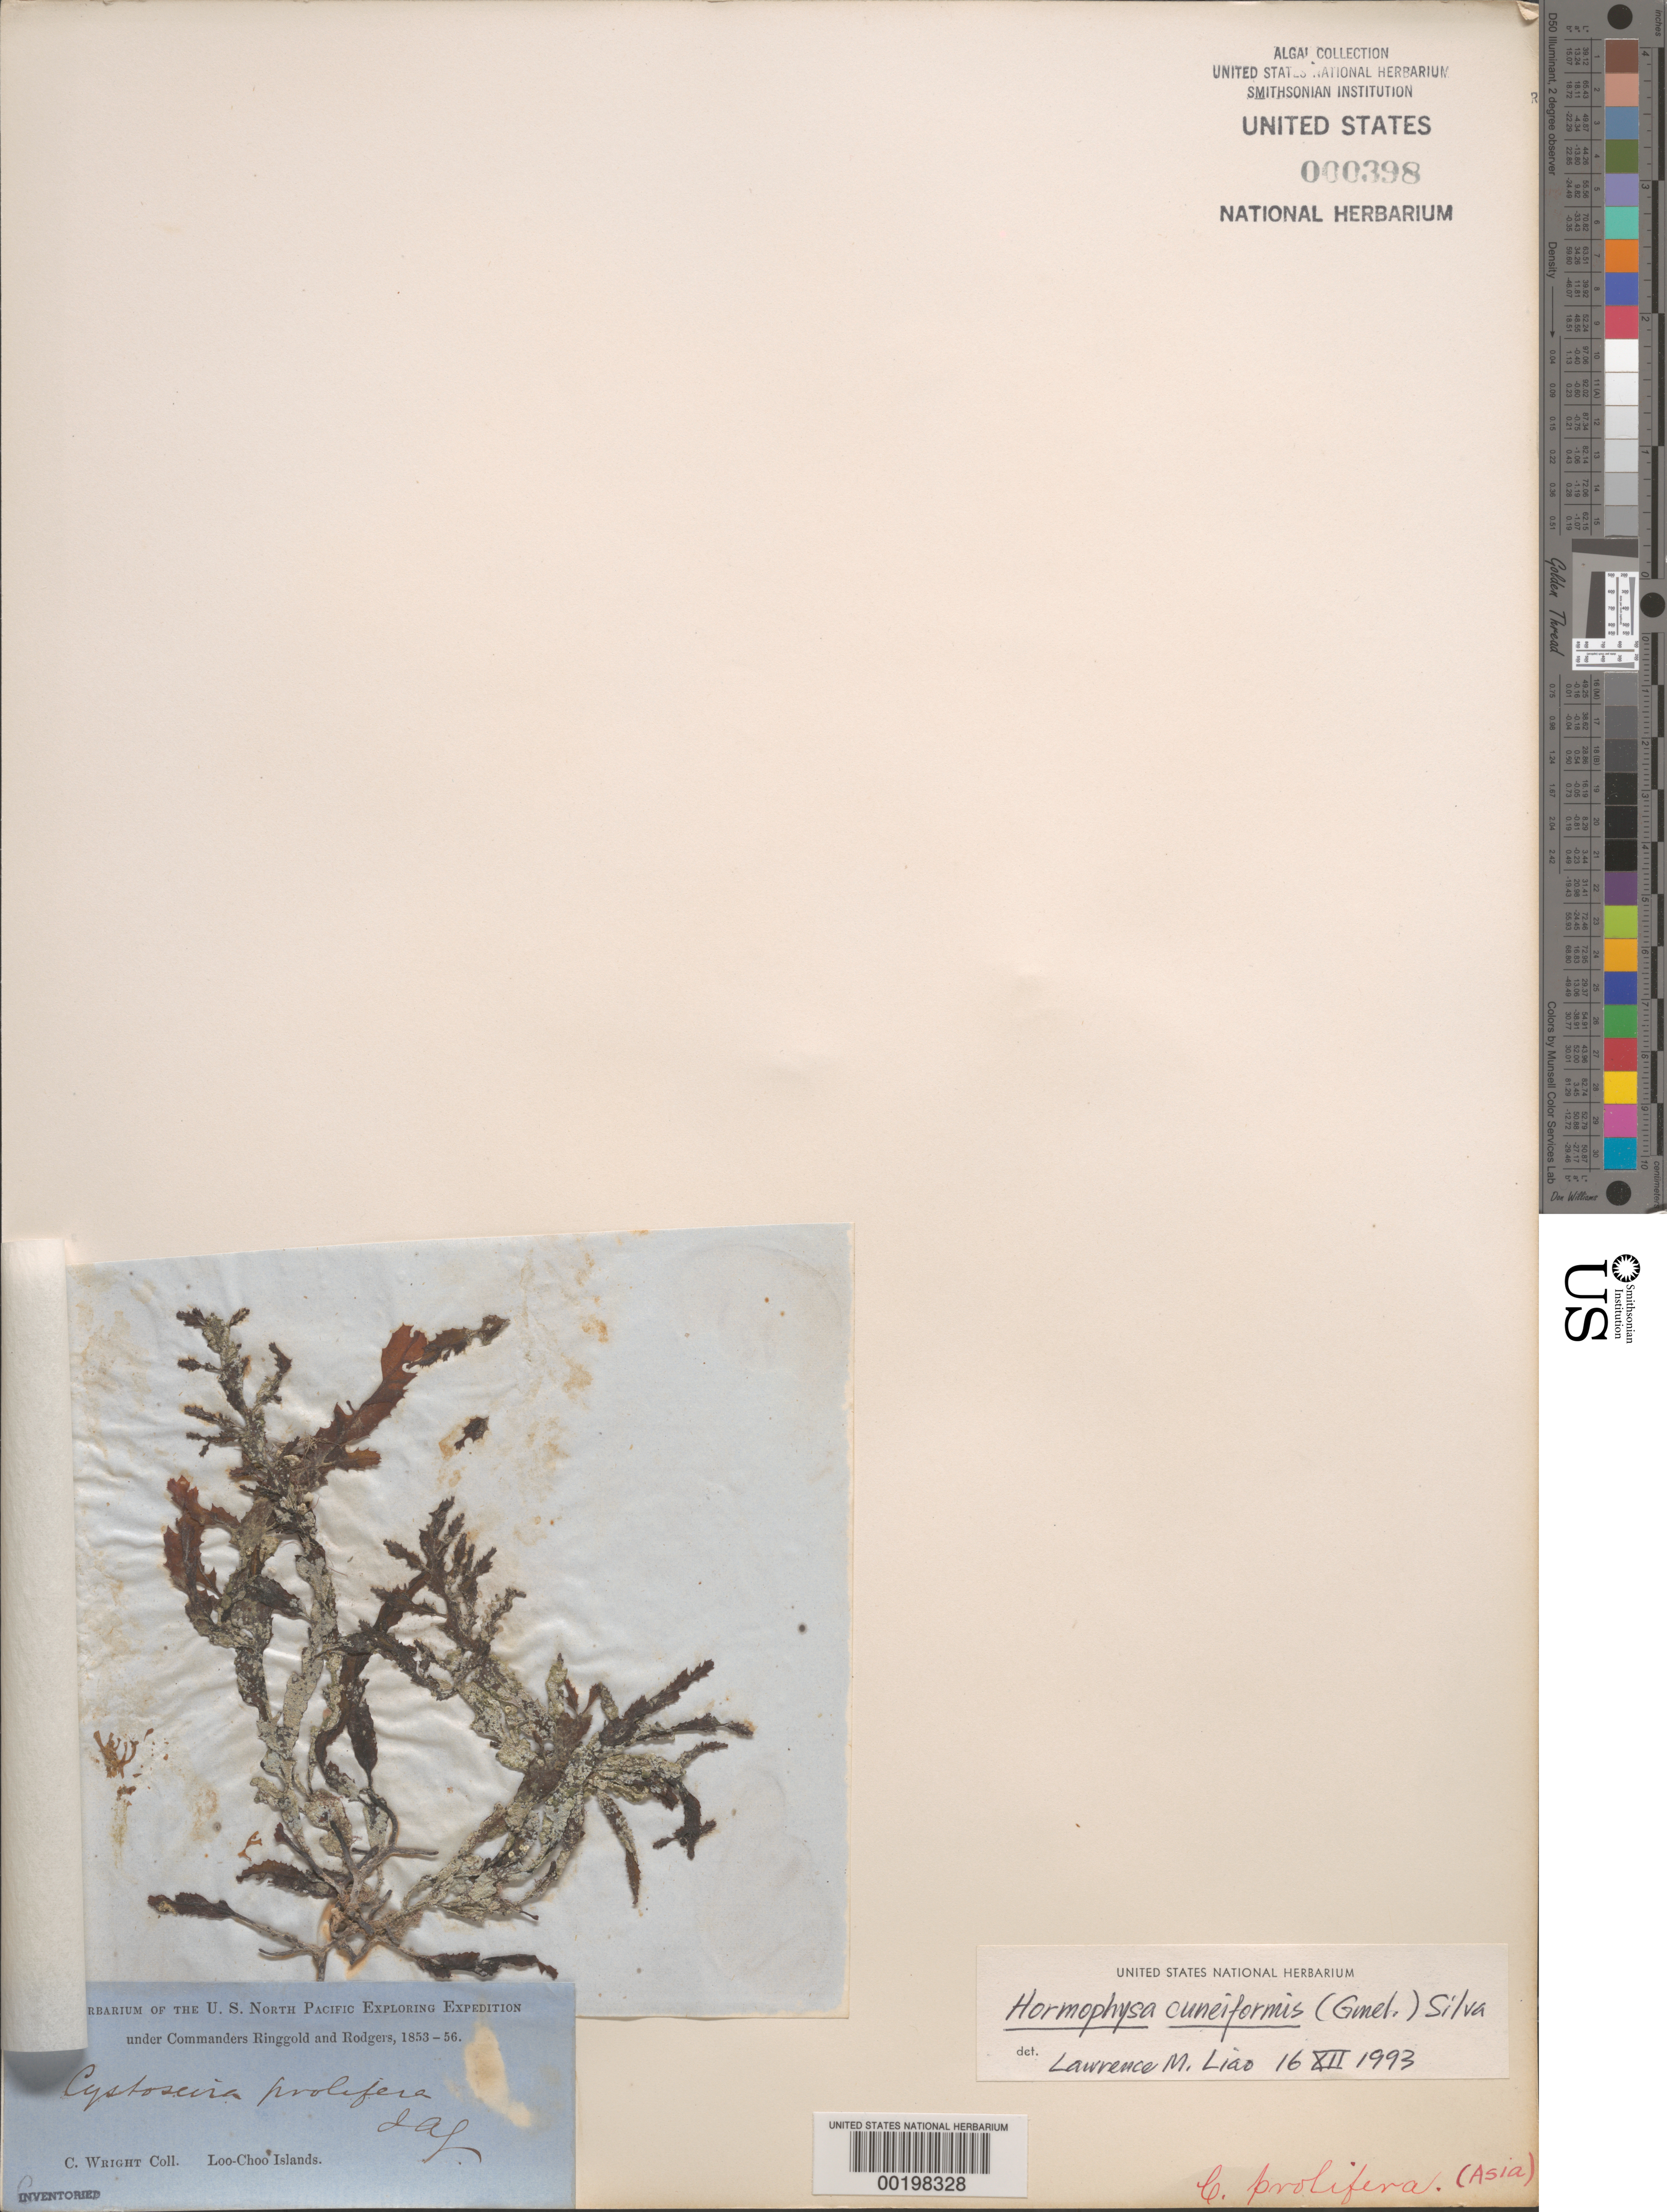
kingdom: Chromista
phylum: Ochrophyta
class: Phaeophyceae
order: Fucales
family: Sargassaceae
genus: Hormophysa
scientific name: Hormophysa cuneiformis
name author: (J.F. Gmel.) P.C. Silva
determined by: Liao, L. M.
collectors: C. Wright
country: Japan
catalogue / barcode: US 398